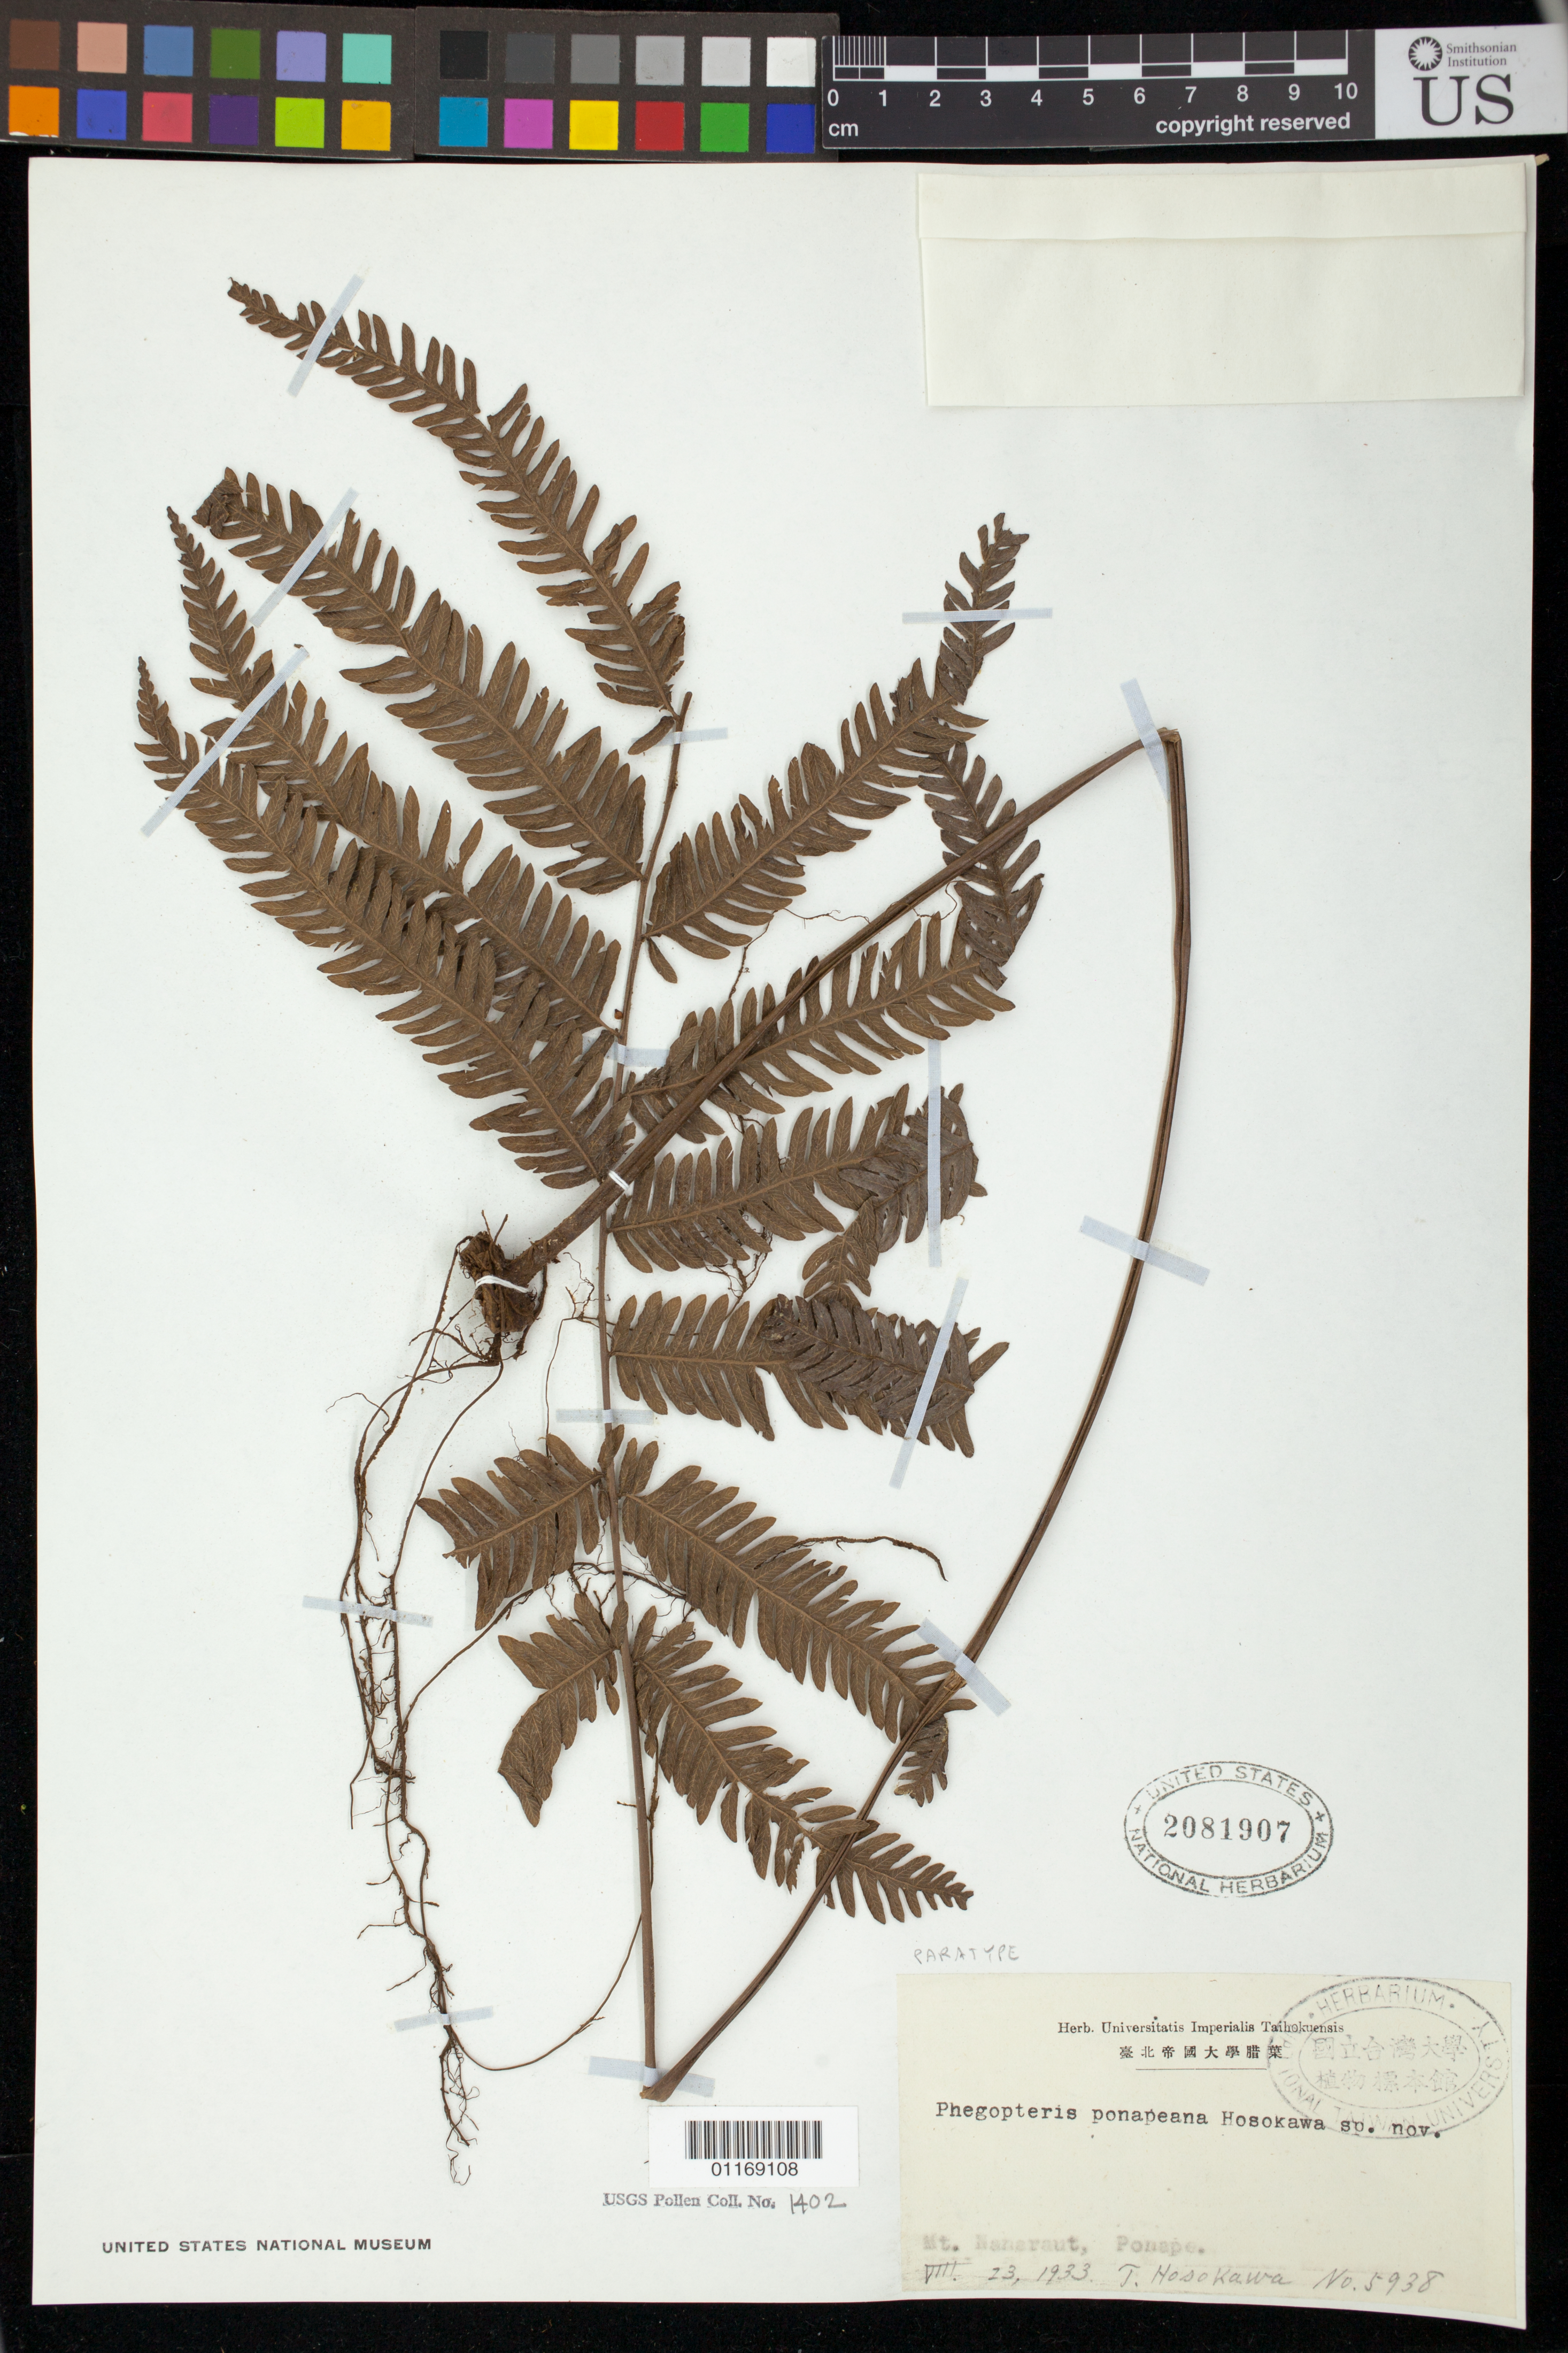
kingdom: Plantae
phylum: Tracheophyta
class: Polypodiopsida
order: Polypodiales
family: Thelypteridaceae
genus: Phegopteris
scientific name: Phegopteris ponapeana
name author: Hosok.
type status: Paratype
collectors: T. Hosokawa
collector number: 5938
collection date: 1933-08-13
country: Micronesia, Federated States of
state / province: Pohnpei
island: Pohnpei [Ponape]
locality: Mt. Nanaraut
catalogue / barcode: US 2081907